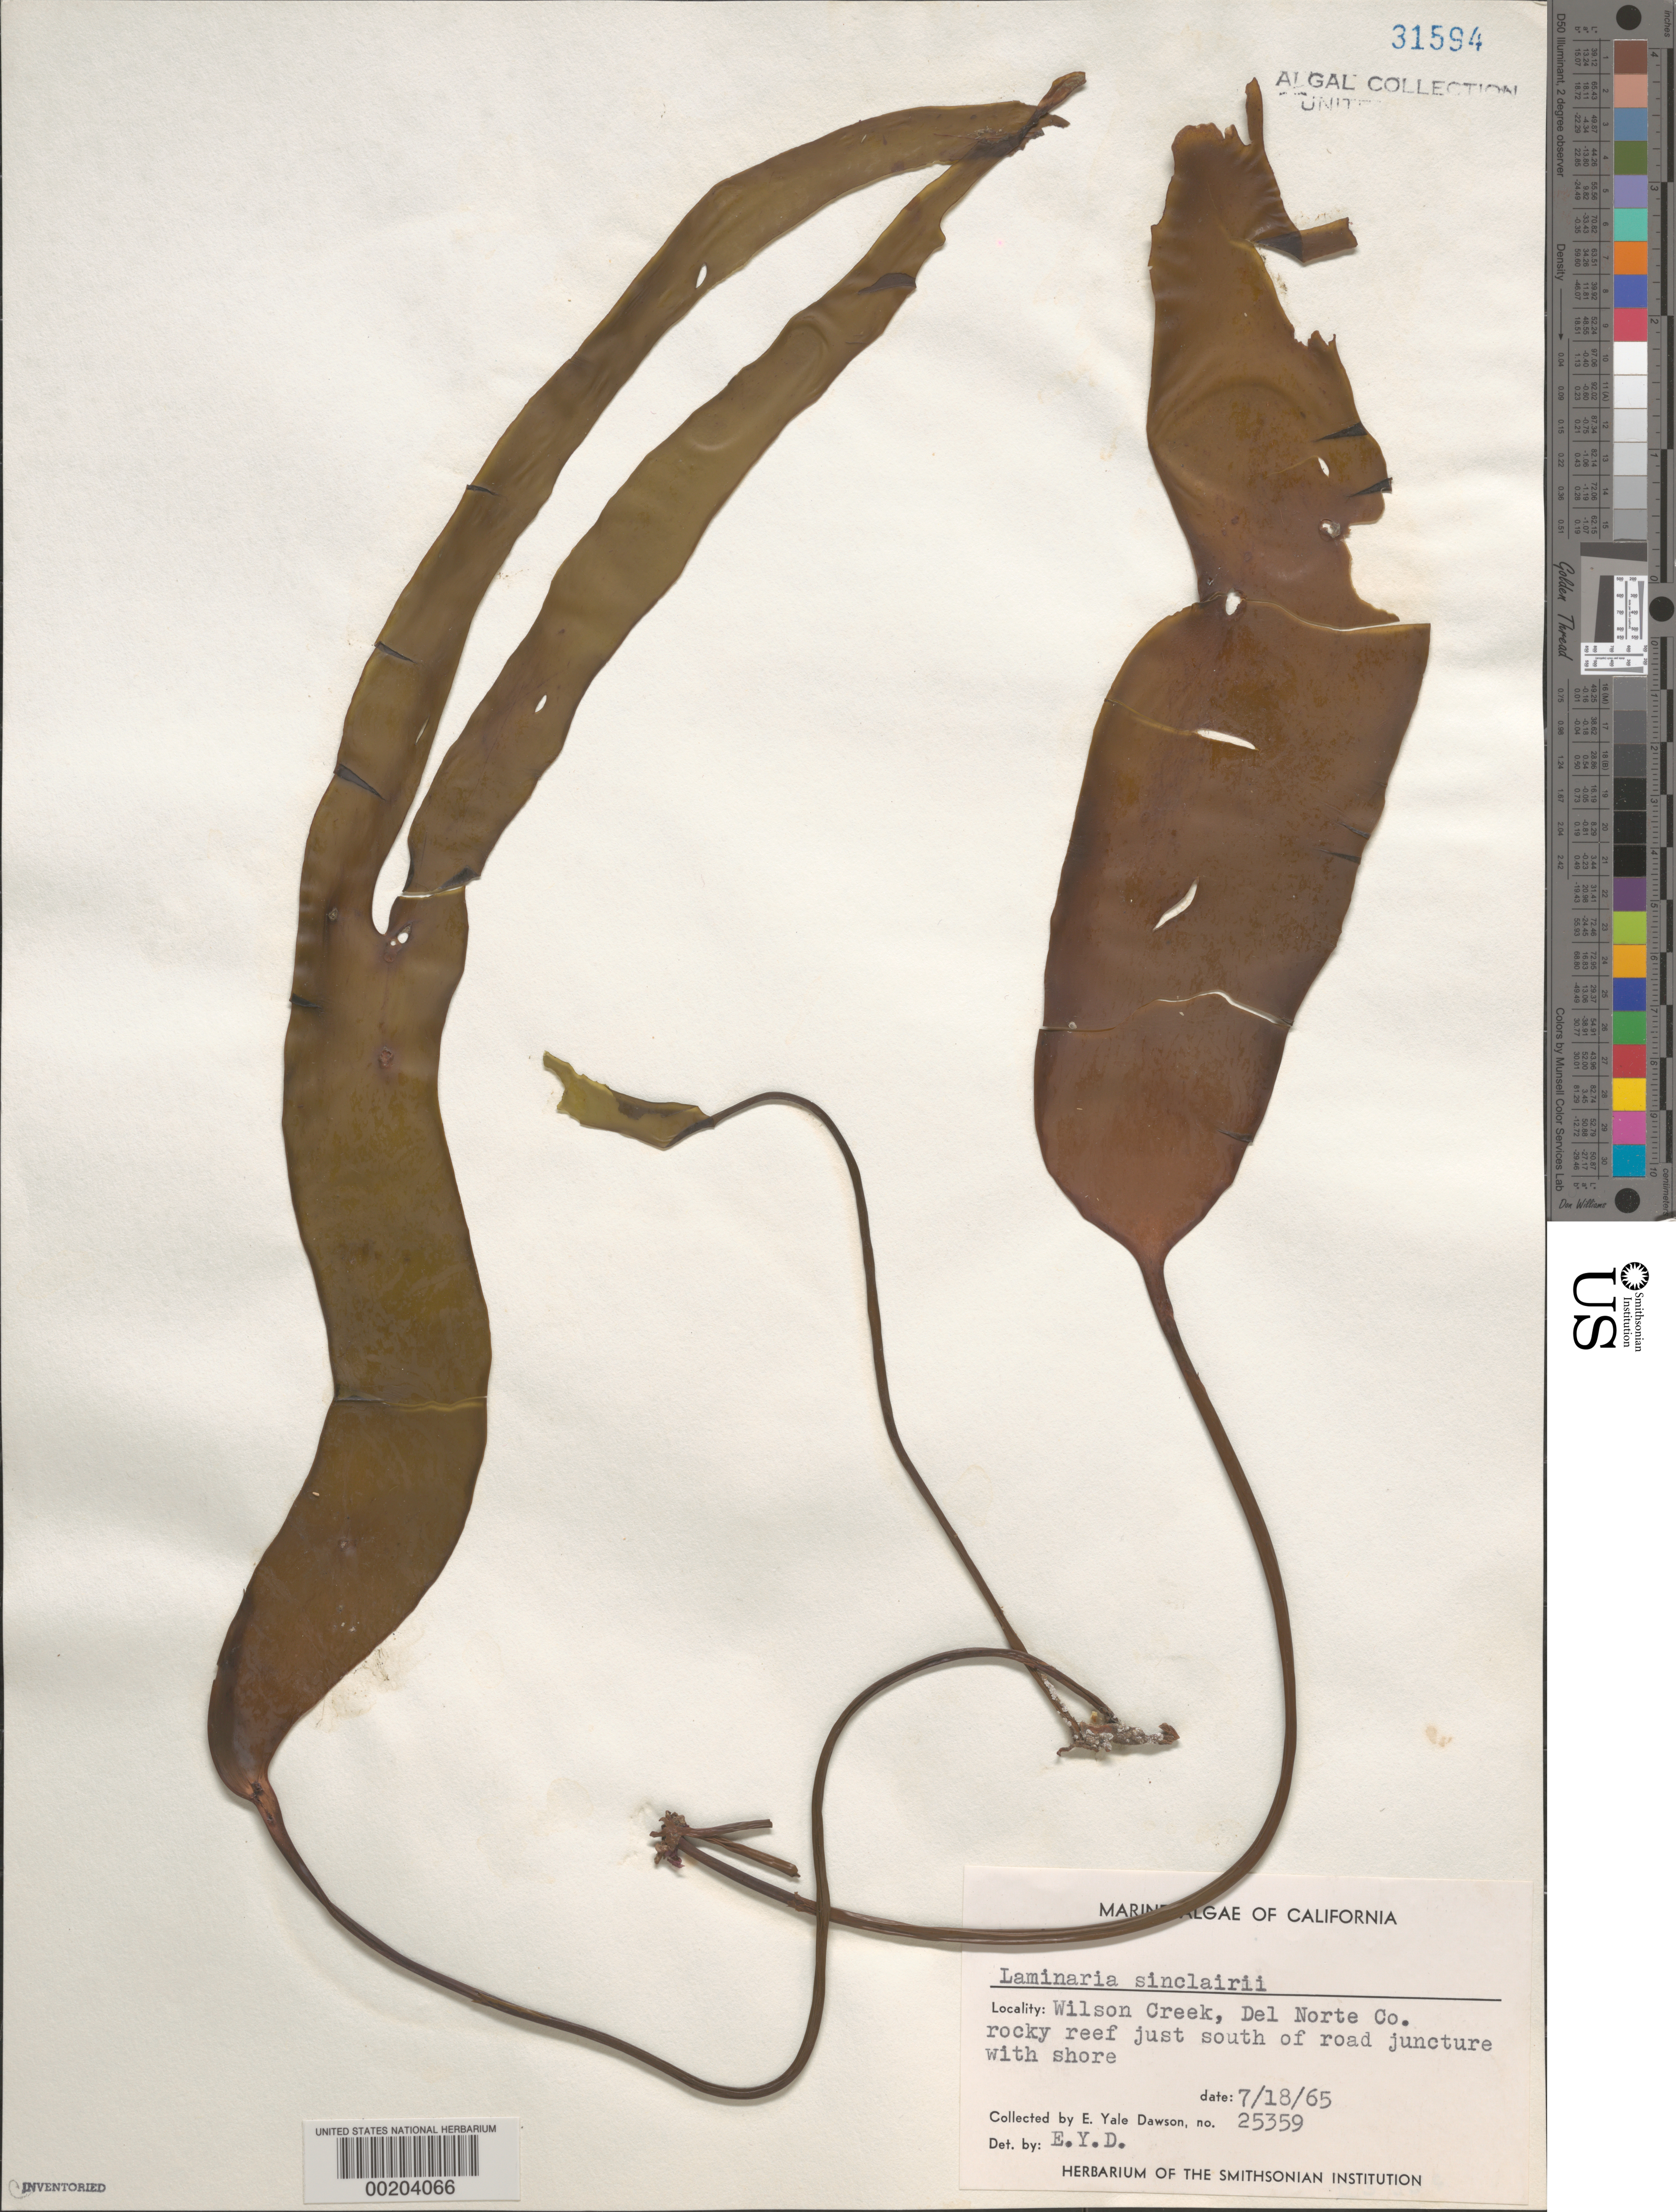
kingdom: Chromista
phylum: Ochrophyta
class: Phaeophyceae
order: Laminariales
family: Laminariaceae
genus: Laminaria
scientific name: Laminaria sinclairii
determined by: Dawson, E. Y.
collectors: E. Y. Dawson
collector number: EYD 25359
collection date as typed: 18 Jul 1965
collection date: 1965-07-18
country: United States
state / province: California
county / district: Del Norte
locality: Wilson Creek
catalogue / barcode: US 31594